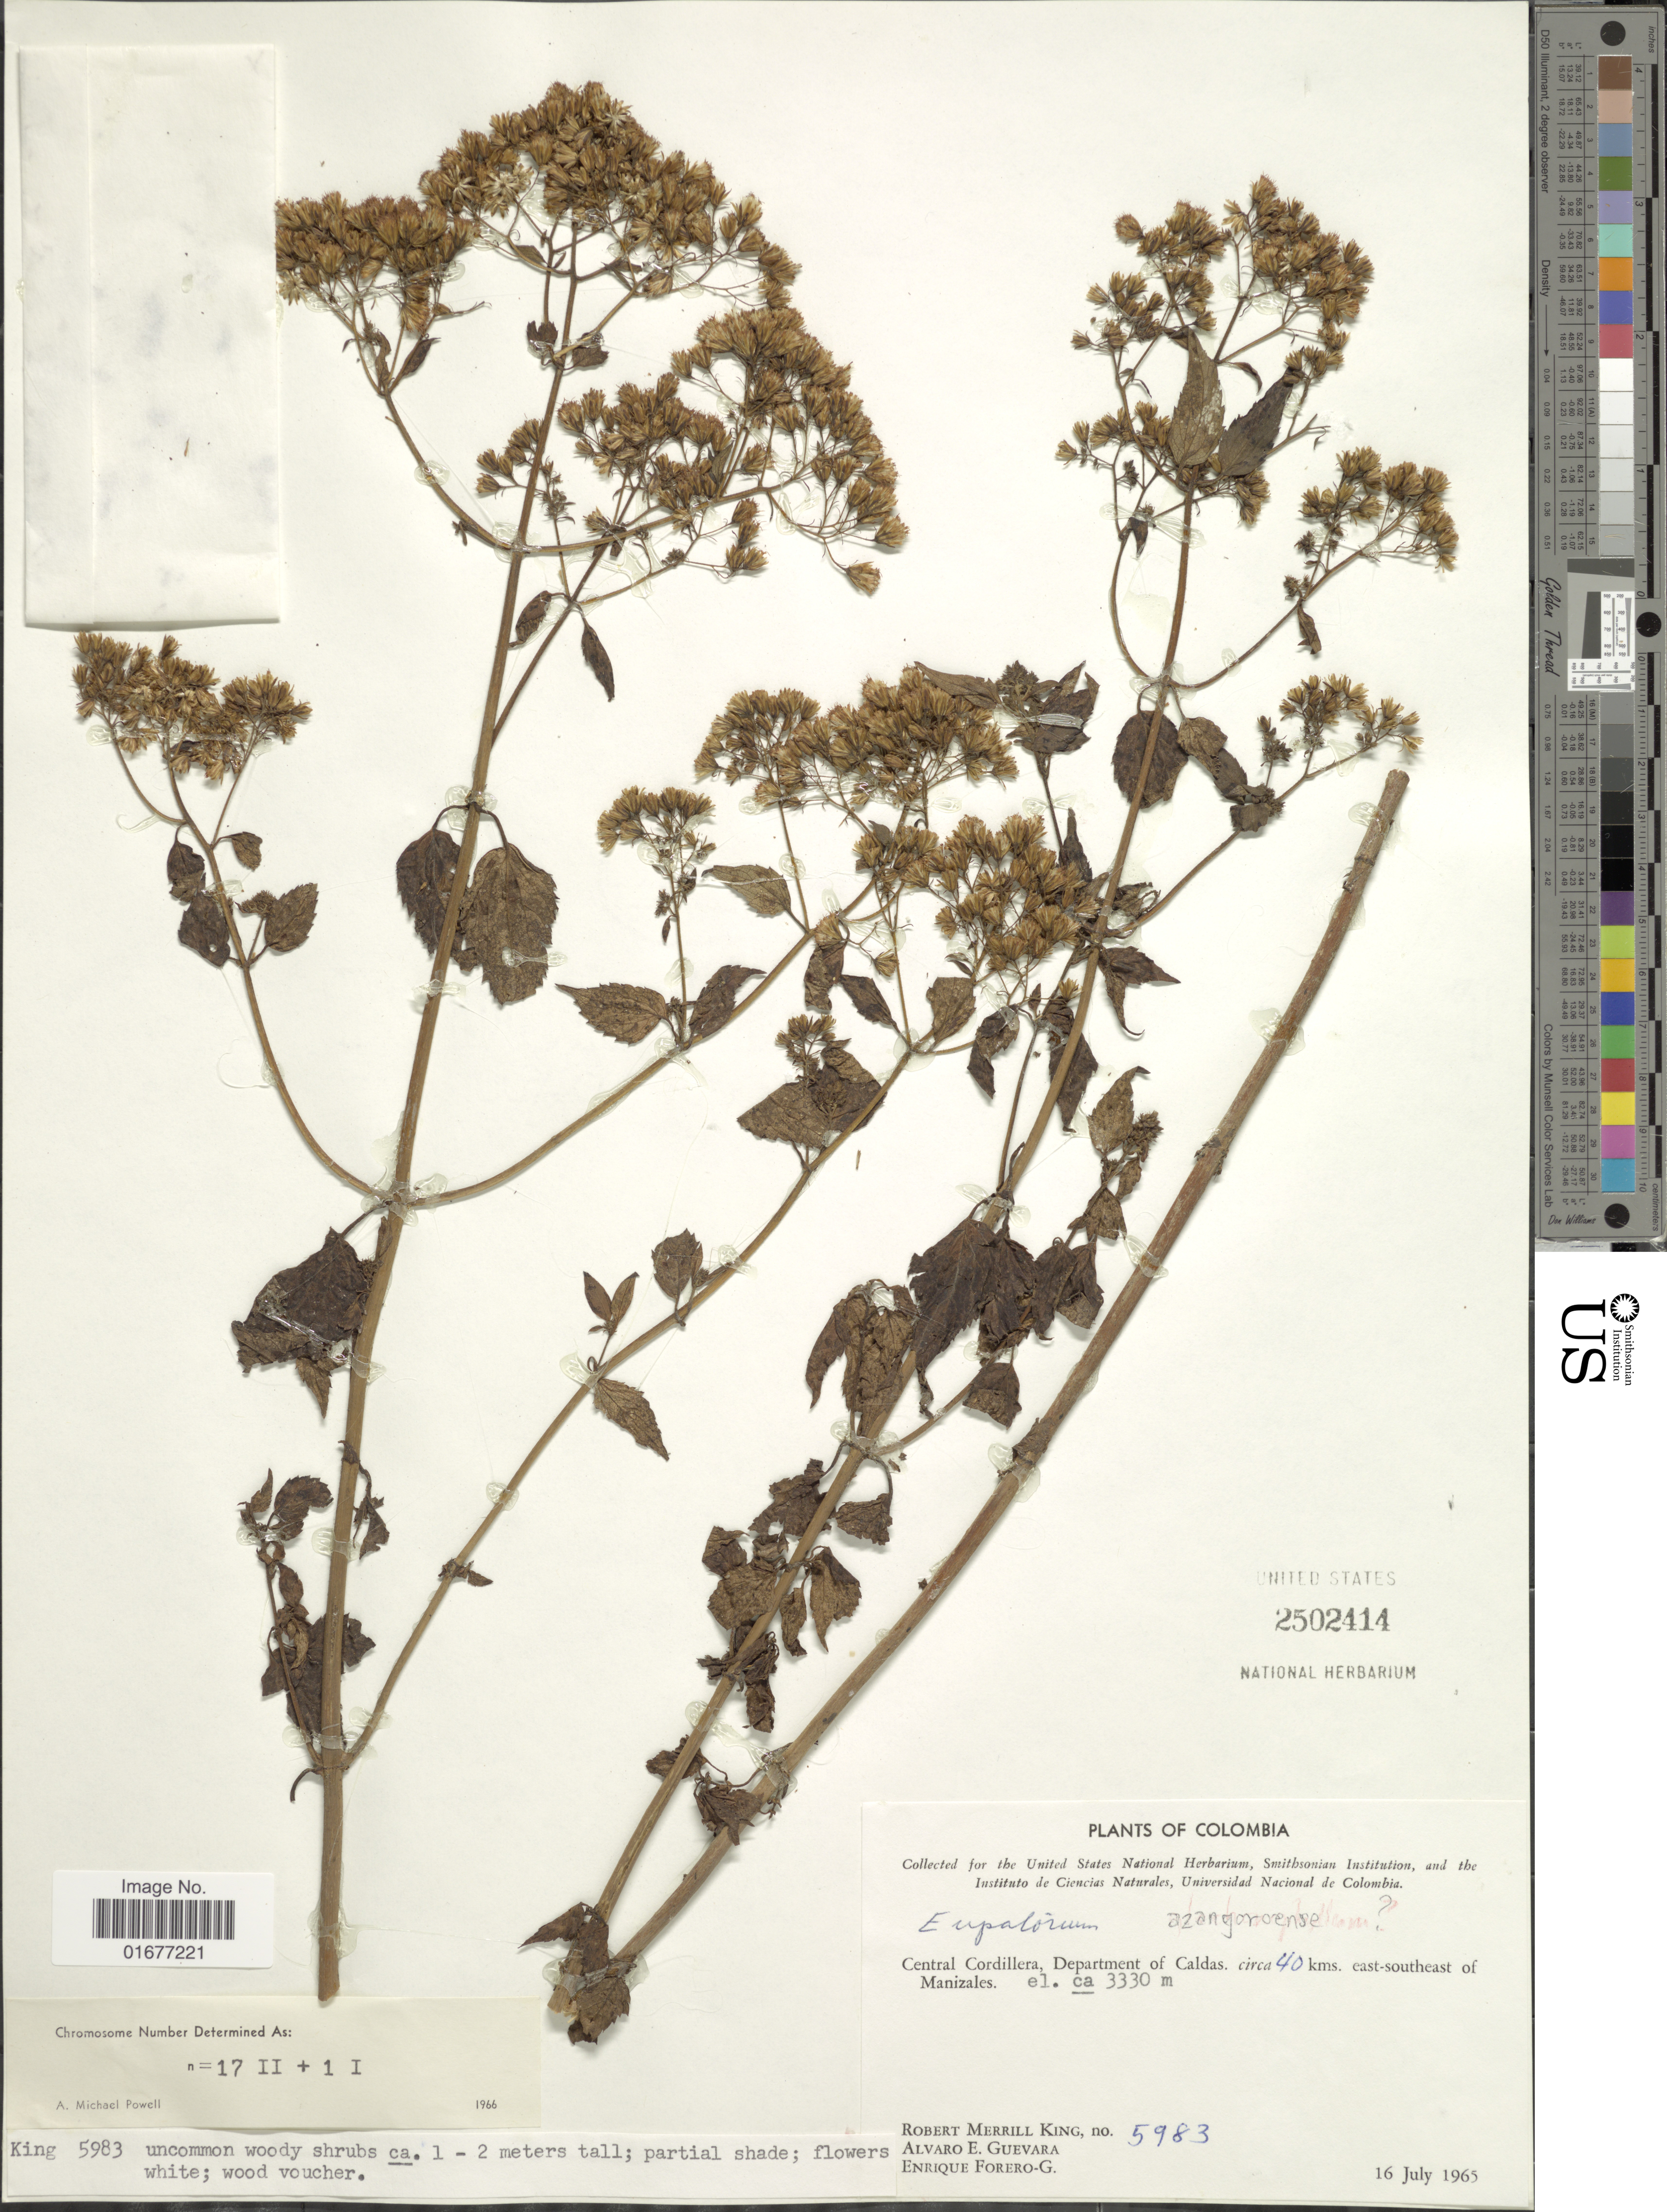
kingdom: Plantae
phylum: Tracheophyta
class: Magnoliopsida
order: Asterales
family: Asteraceae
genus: Ageratina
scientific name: Ageratina azangaroensis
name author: (Sch. Bip. ex Wedd.) R.M. King & H. Rob.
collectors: R. M. King, A. E. Guevara & E. Forero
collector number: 5983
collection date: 1965-07-16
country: Colombia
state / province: Caldas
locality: Central Cordilleram Department of Caldas, circa 40 kms. east-southeast of Manizales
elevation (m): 3330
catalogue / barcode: US 2502414